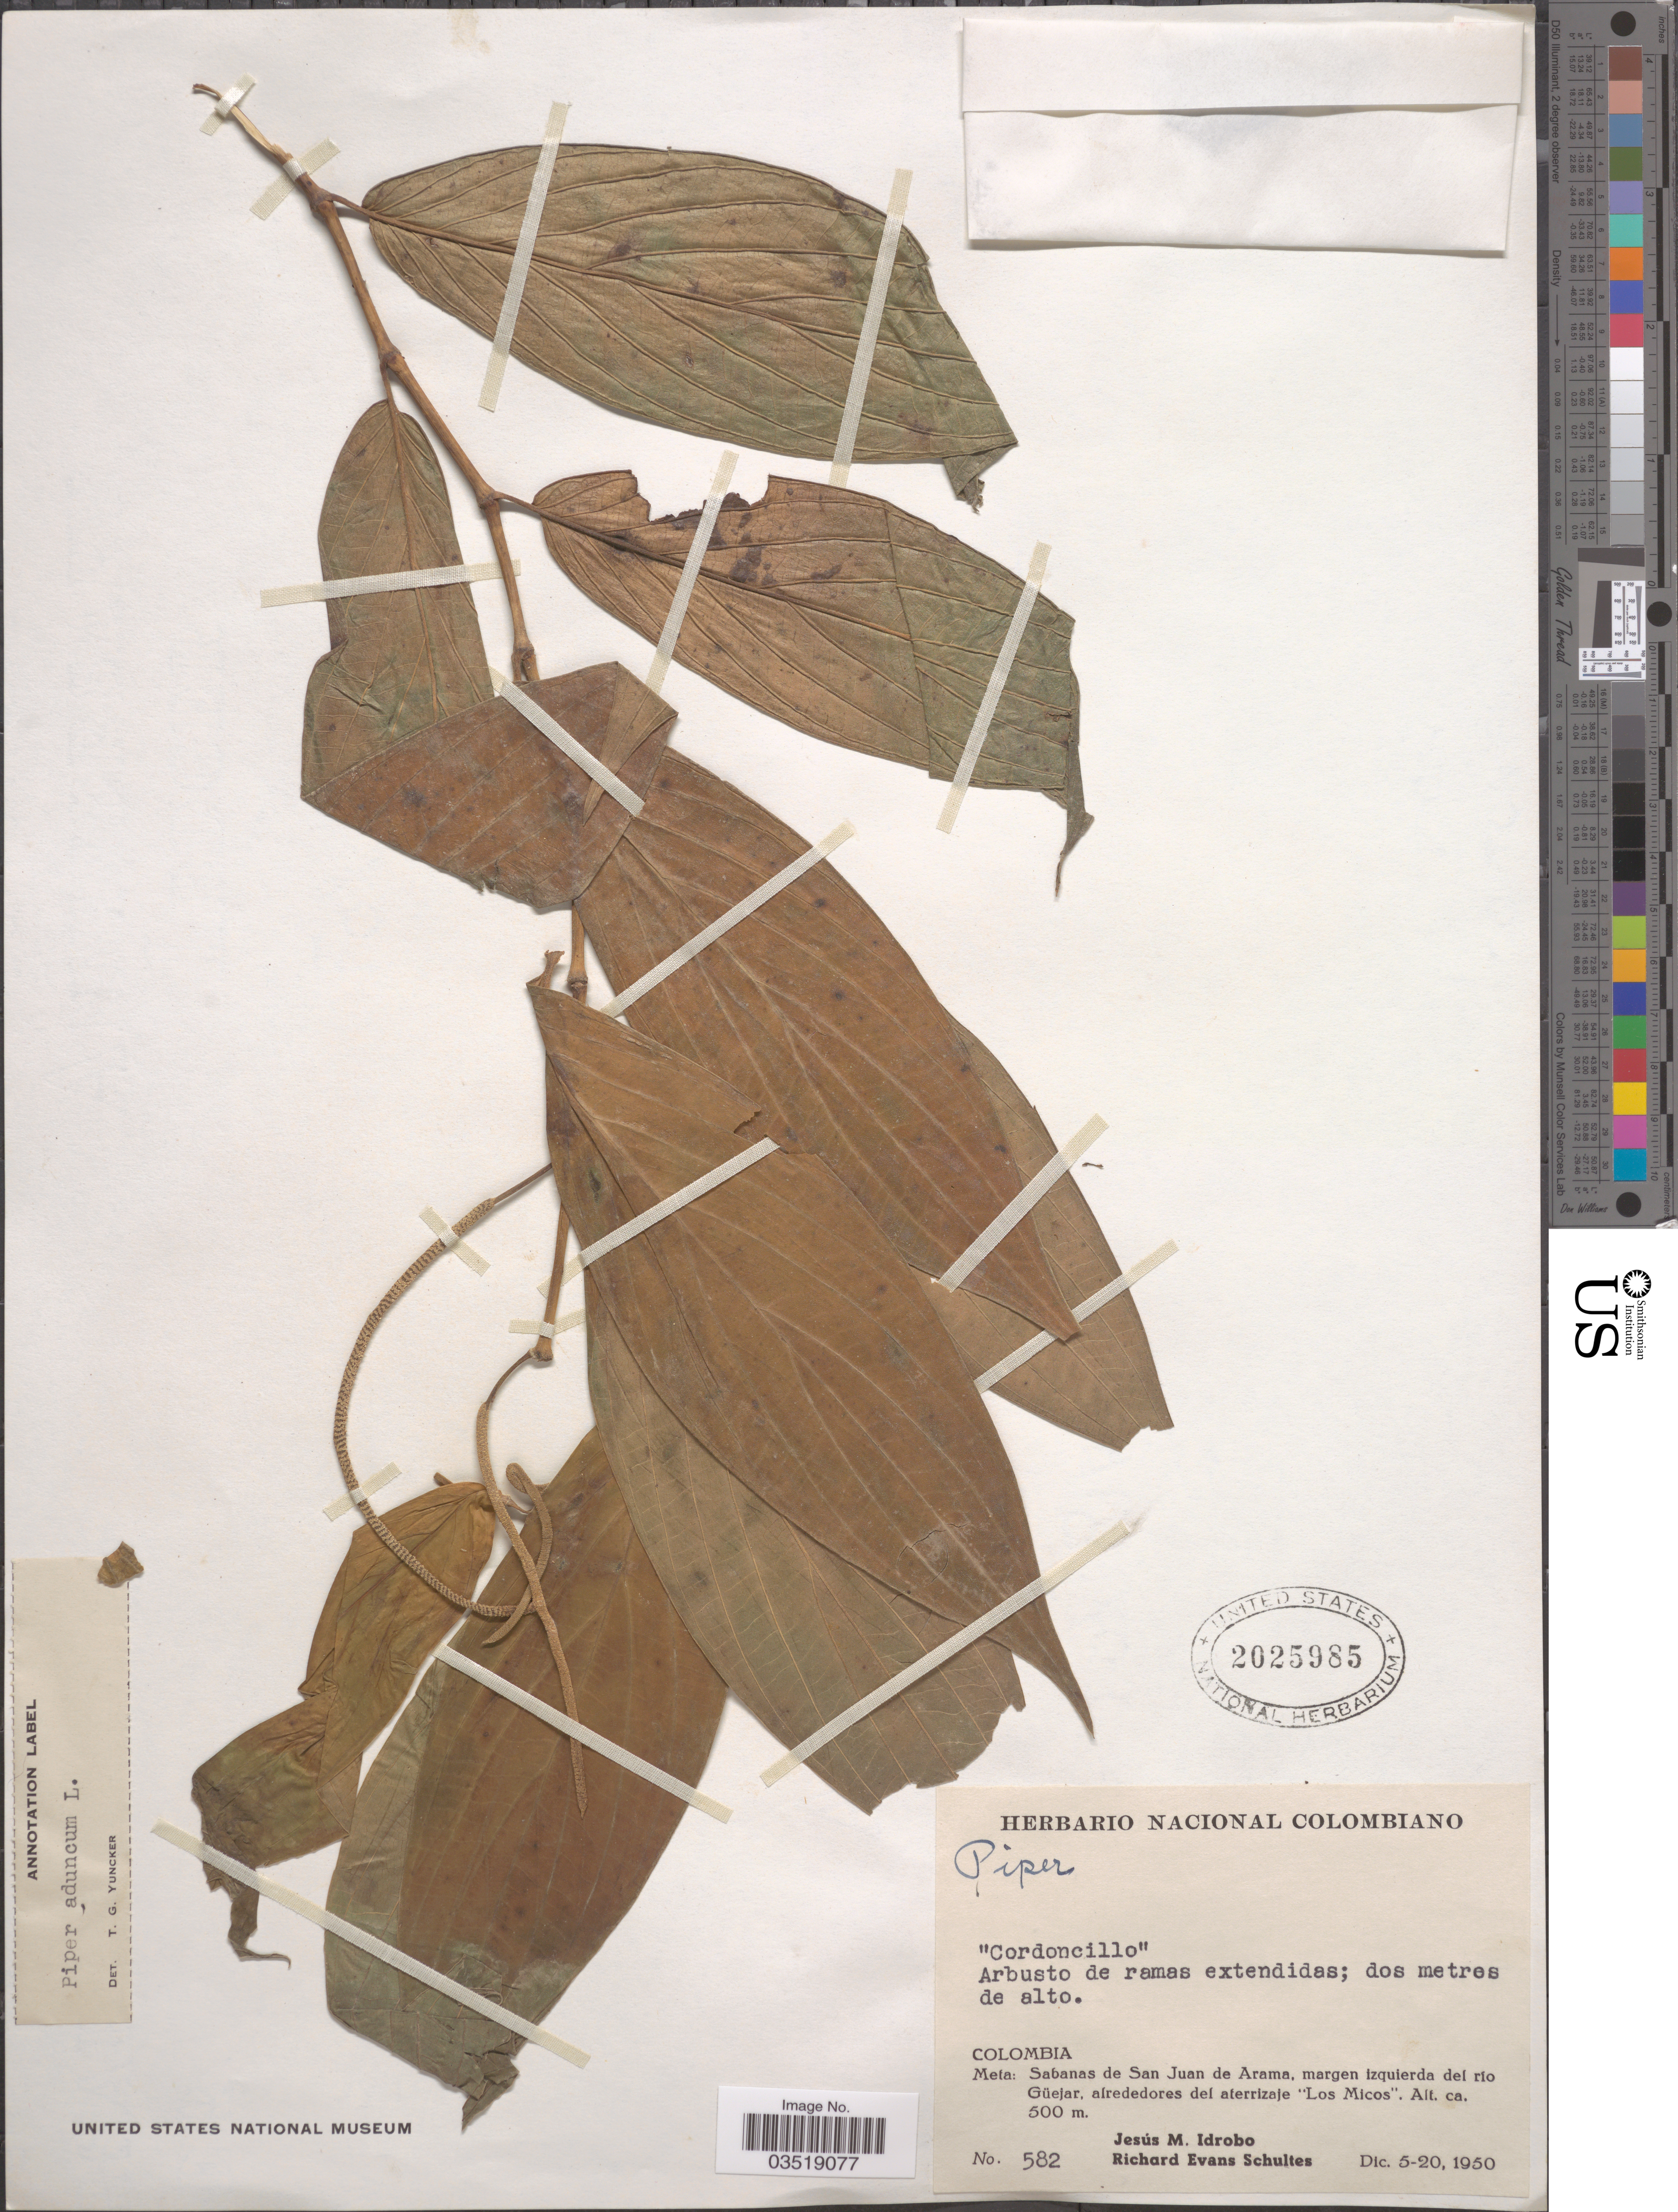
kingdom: Plantae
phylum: Tracheophyta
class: Magnoliopsida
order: Piperales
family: Piperaceae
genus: Piper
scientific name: Piper aduncum var. aduncum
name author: L.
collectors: J. M. Idrobo & R. E. Schultes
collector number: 582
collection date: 1950-12-05/1950-12-20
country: Colombia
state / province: Meta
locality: Sabanas de San Juan de Arama, margen izquierda del río Güejar, alrededores del aterrizaje "Los Micos".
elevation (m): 500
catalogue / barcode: US 2025985